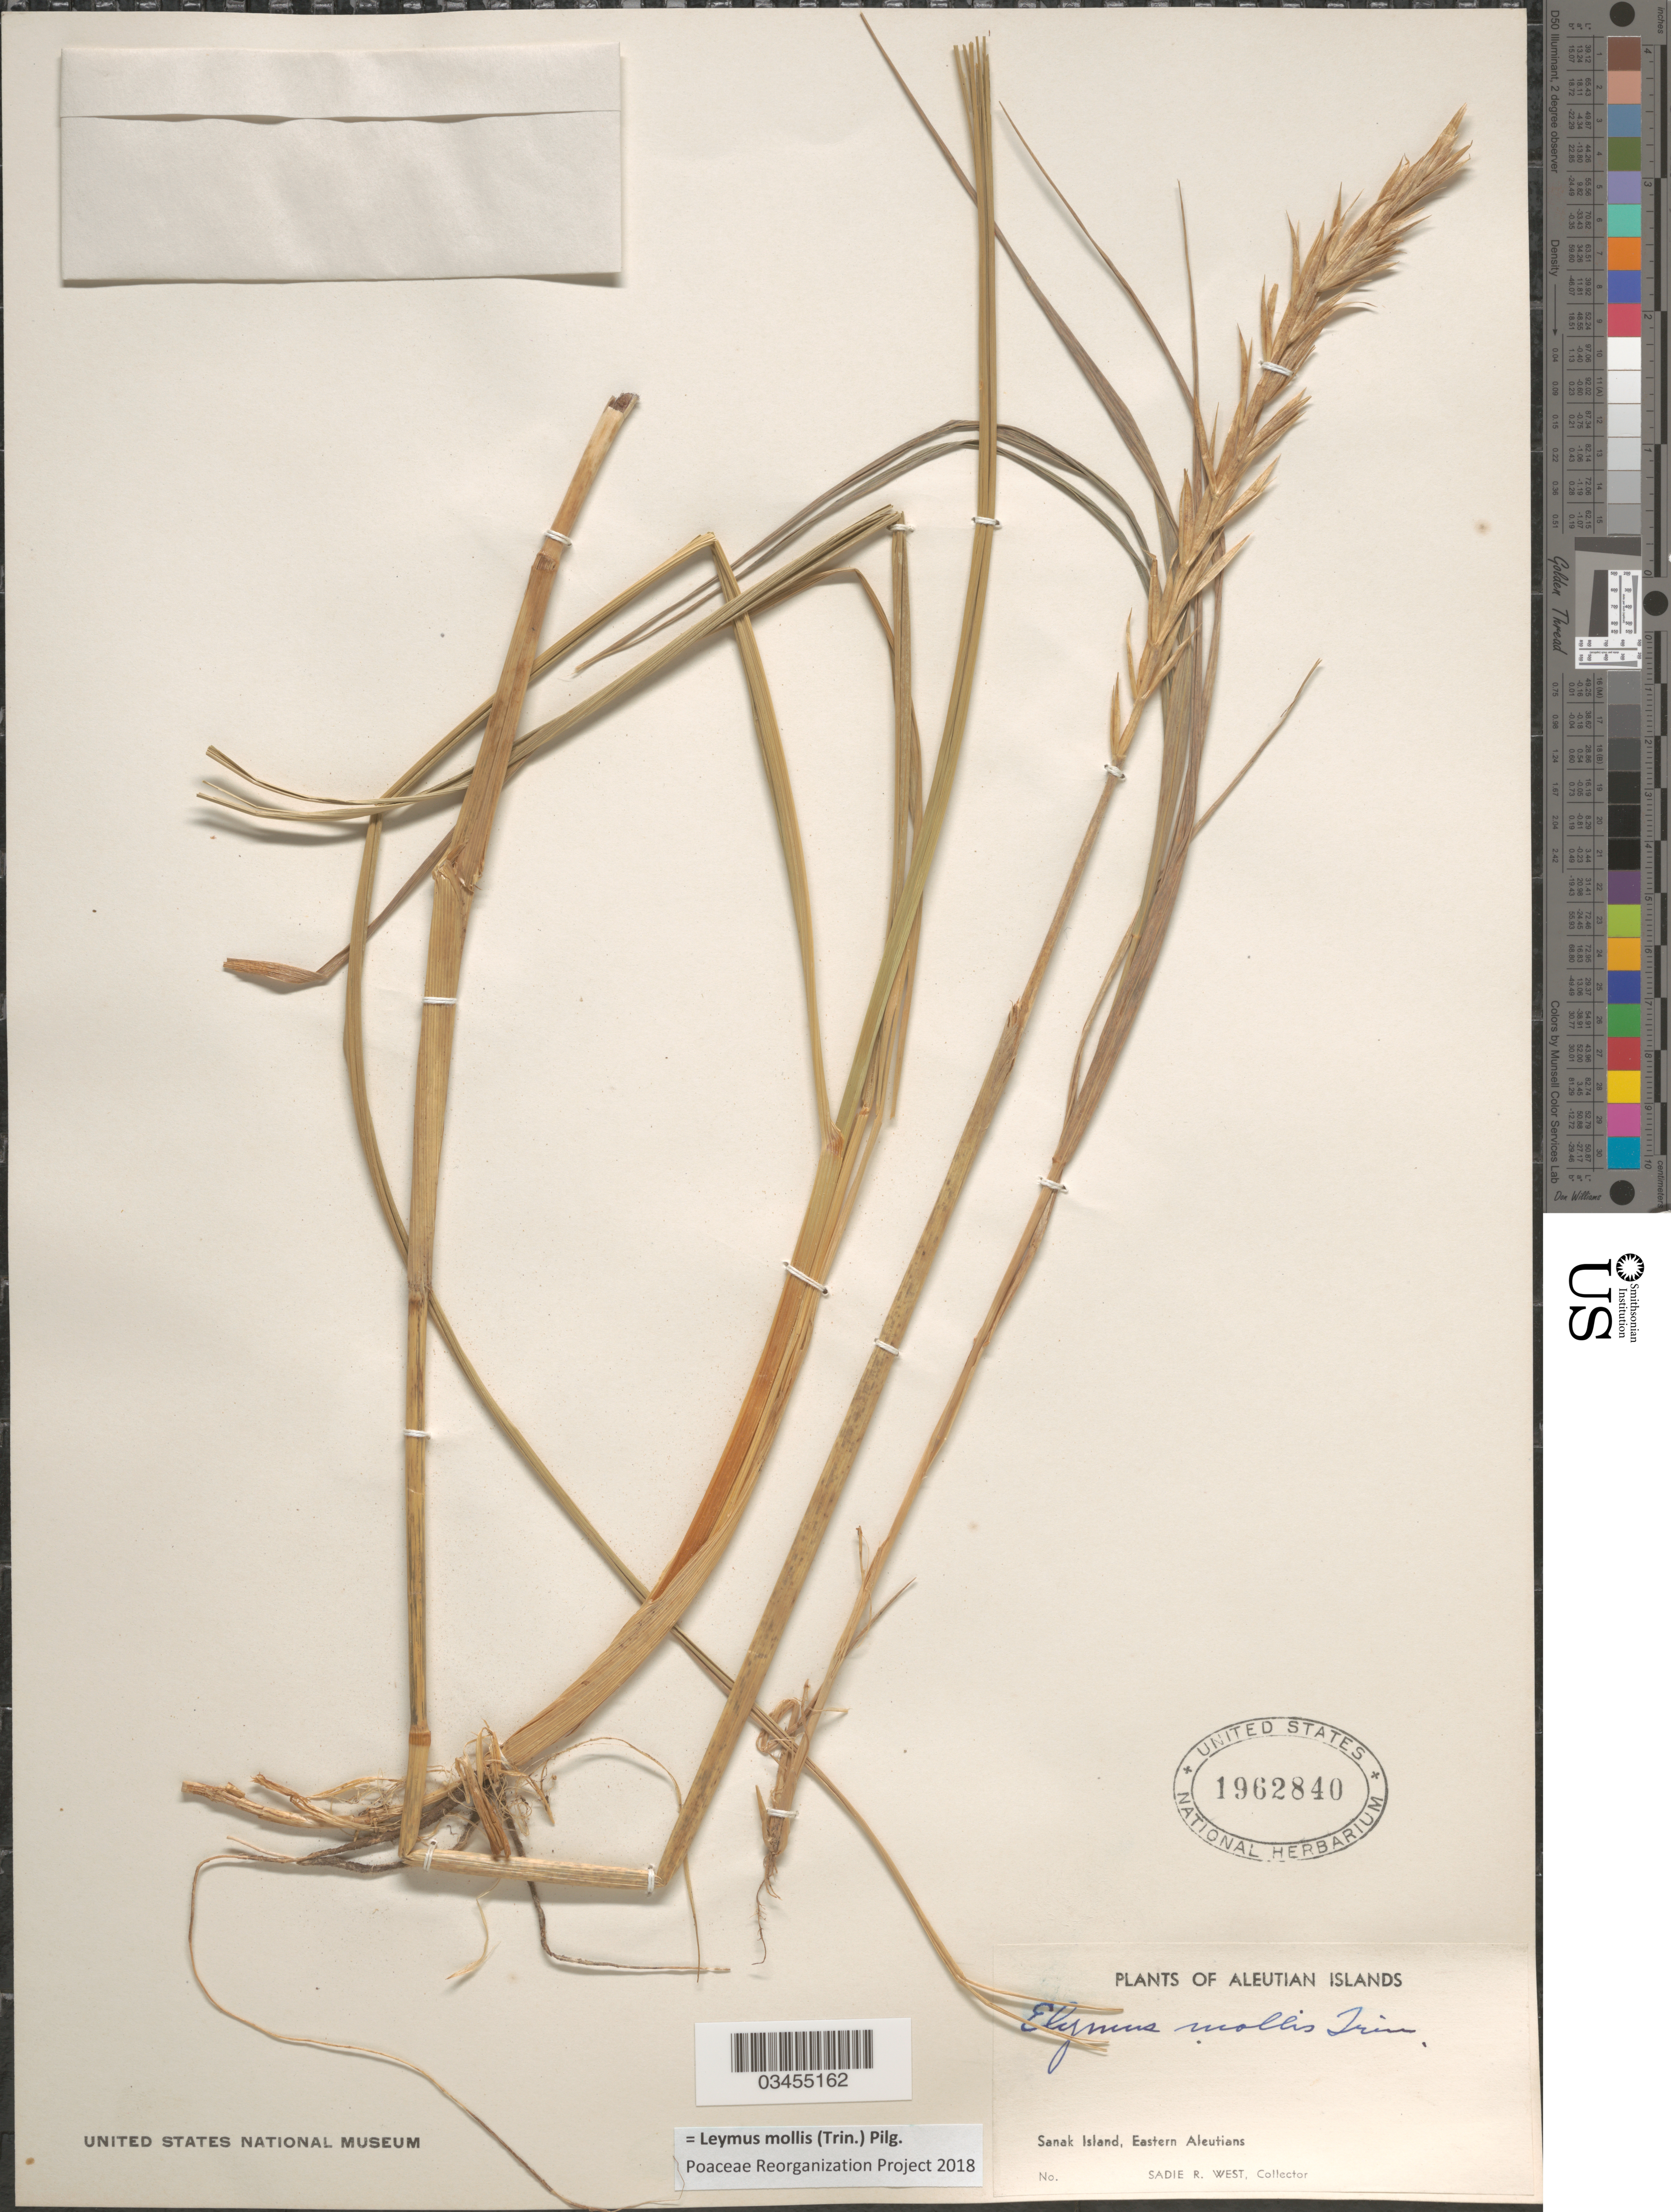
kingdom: Plantae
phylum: Tracheophyta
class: Liliopsida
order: Poales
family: Poaceae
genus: Leymus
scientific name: Leymus mollis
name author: (Trin.) Pilg.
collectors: S. R. West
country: United States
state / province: Alaska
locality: Aleutian Islands. Sanak Island, Eastern Aleutians.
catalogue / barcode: US 1962840